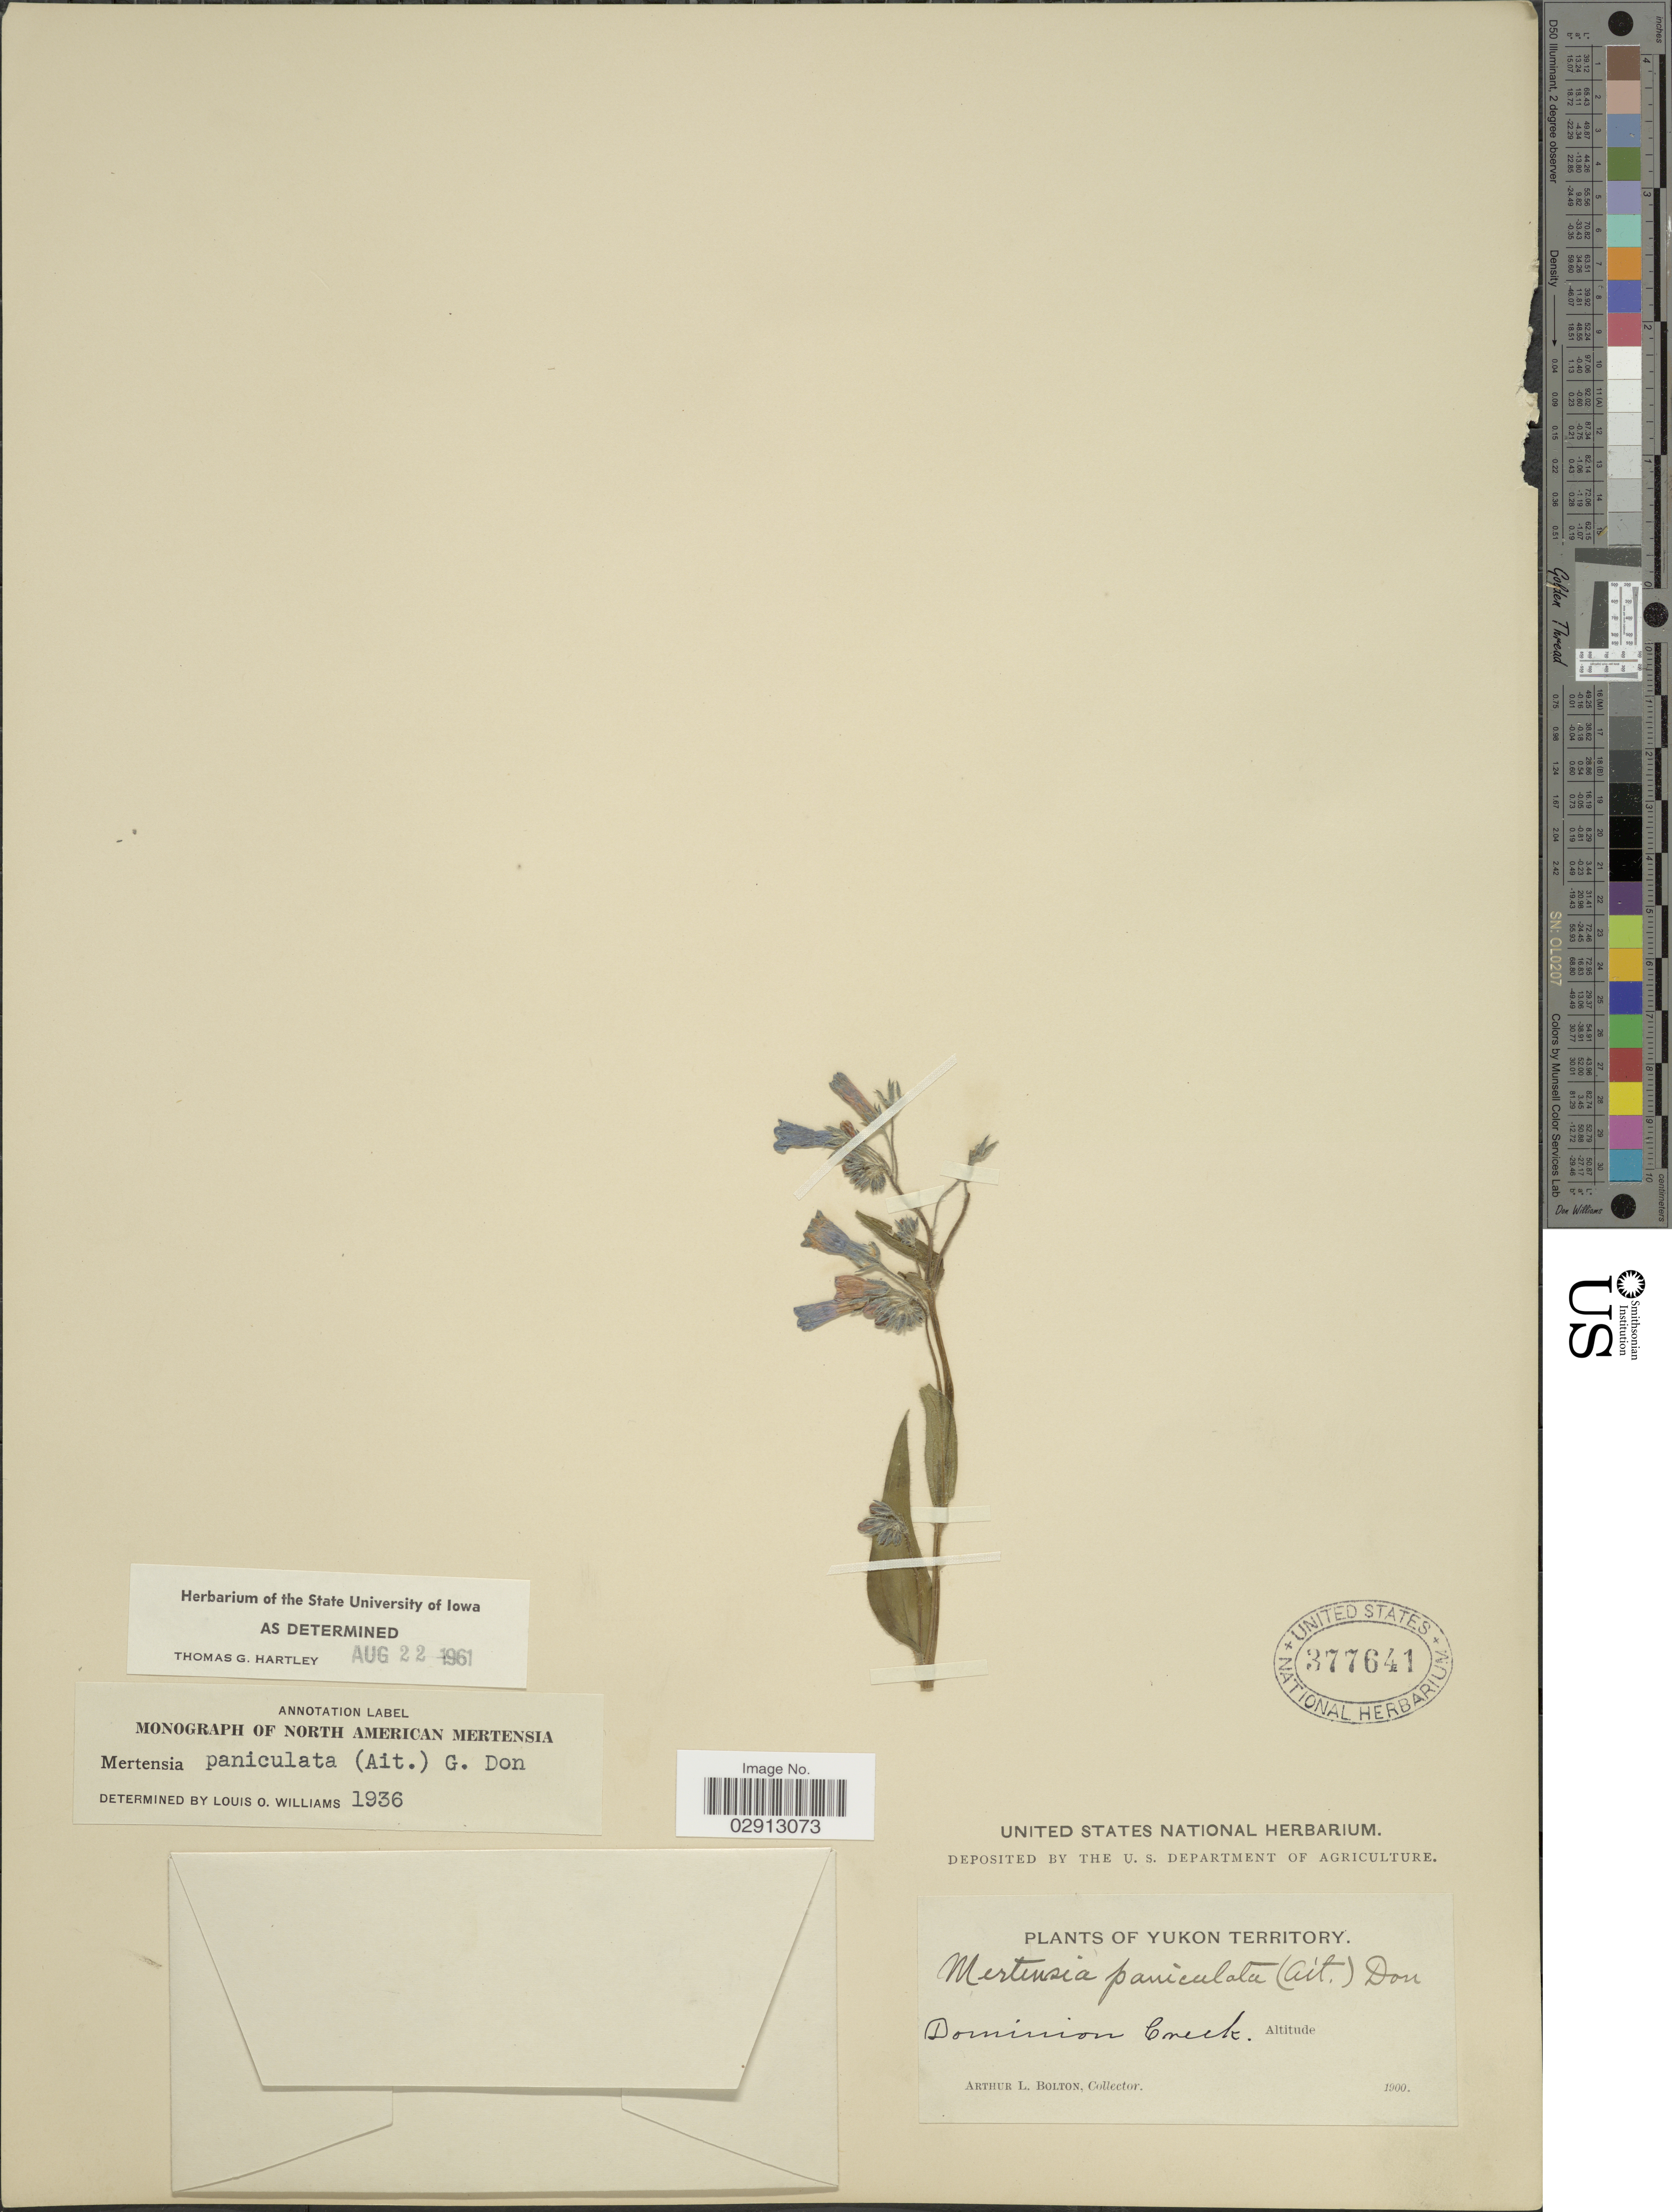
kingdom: Plantae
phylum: Tracheophyta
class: Magnoliopsida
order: Boraginales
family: Boraginaceae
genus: Mertensia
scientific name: Mertensia paniculata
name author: (Aiton) G. Don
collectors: A. Bolton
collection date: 1900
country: Canada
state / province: Yukon Territory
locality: Dominion Creek.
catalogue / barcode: US 377641